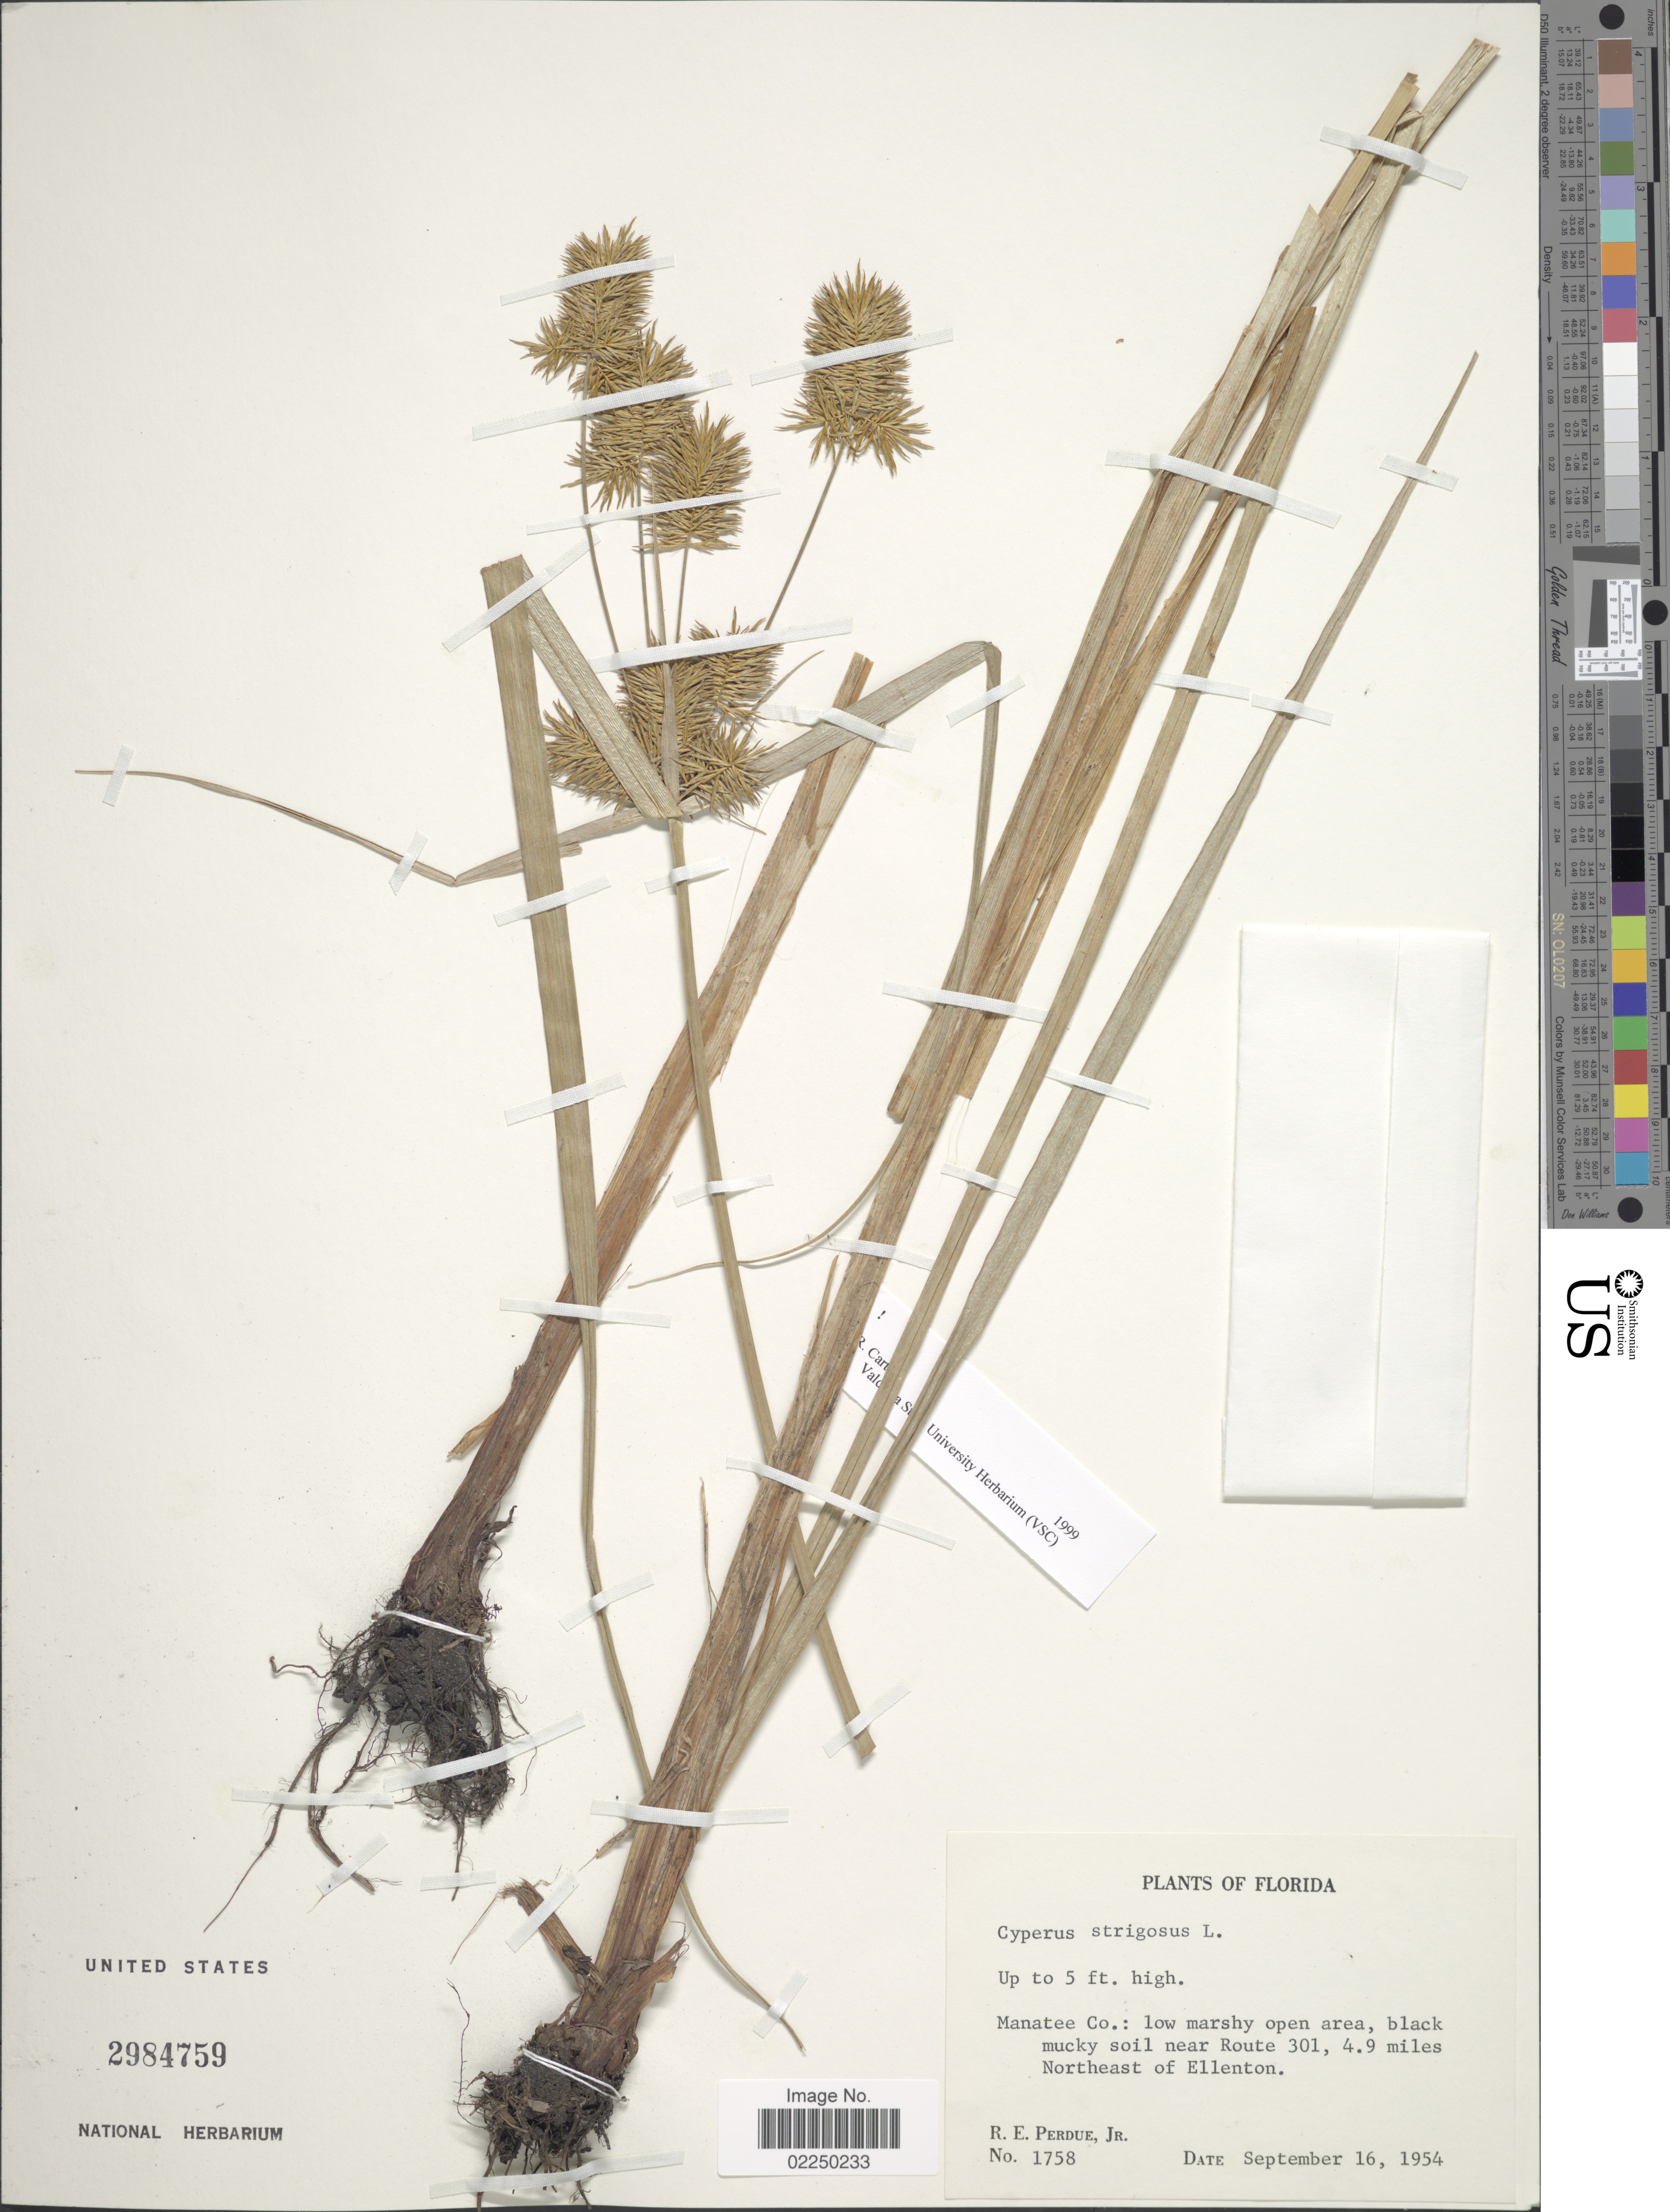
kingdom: Plantae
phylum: Tracheophyta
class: Liliopsida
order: Poales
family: Cyperaceae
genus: Cyperus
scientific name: Cyperus strigosus L.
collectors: R. E. Perdue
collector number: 1758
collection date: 1954-09-16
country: United States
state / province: Florida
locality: Manatee Co.: low marshy open area, black mucky soil near Route 301, 4.9 miles Northeast of Ellenton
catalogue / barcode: US 2984759